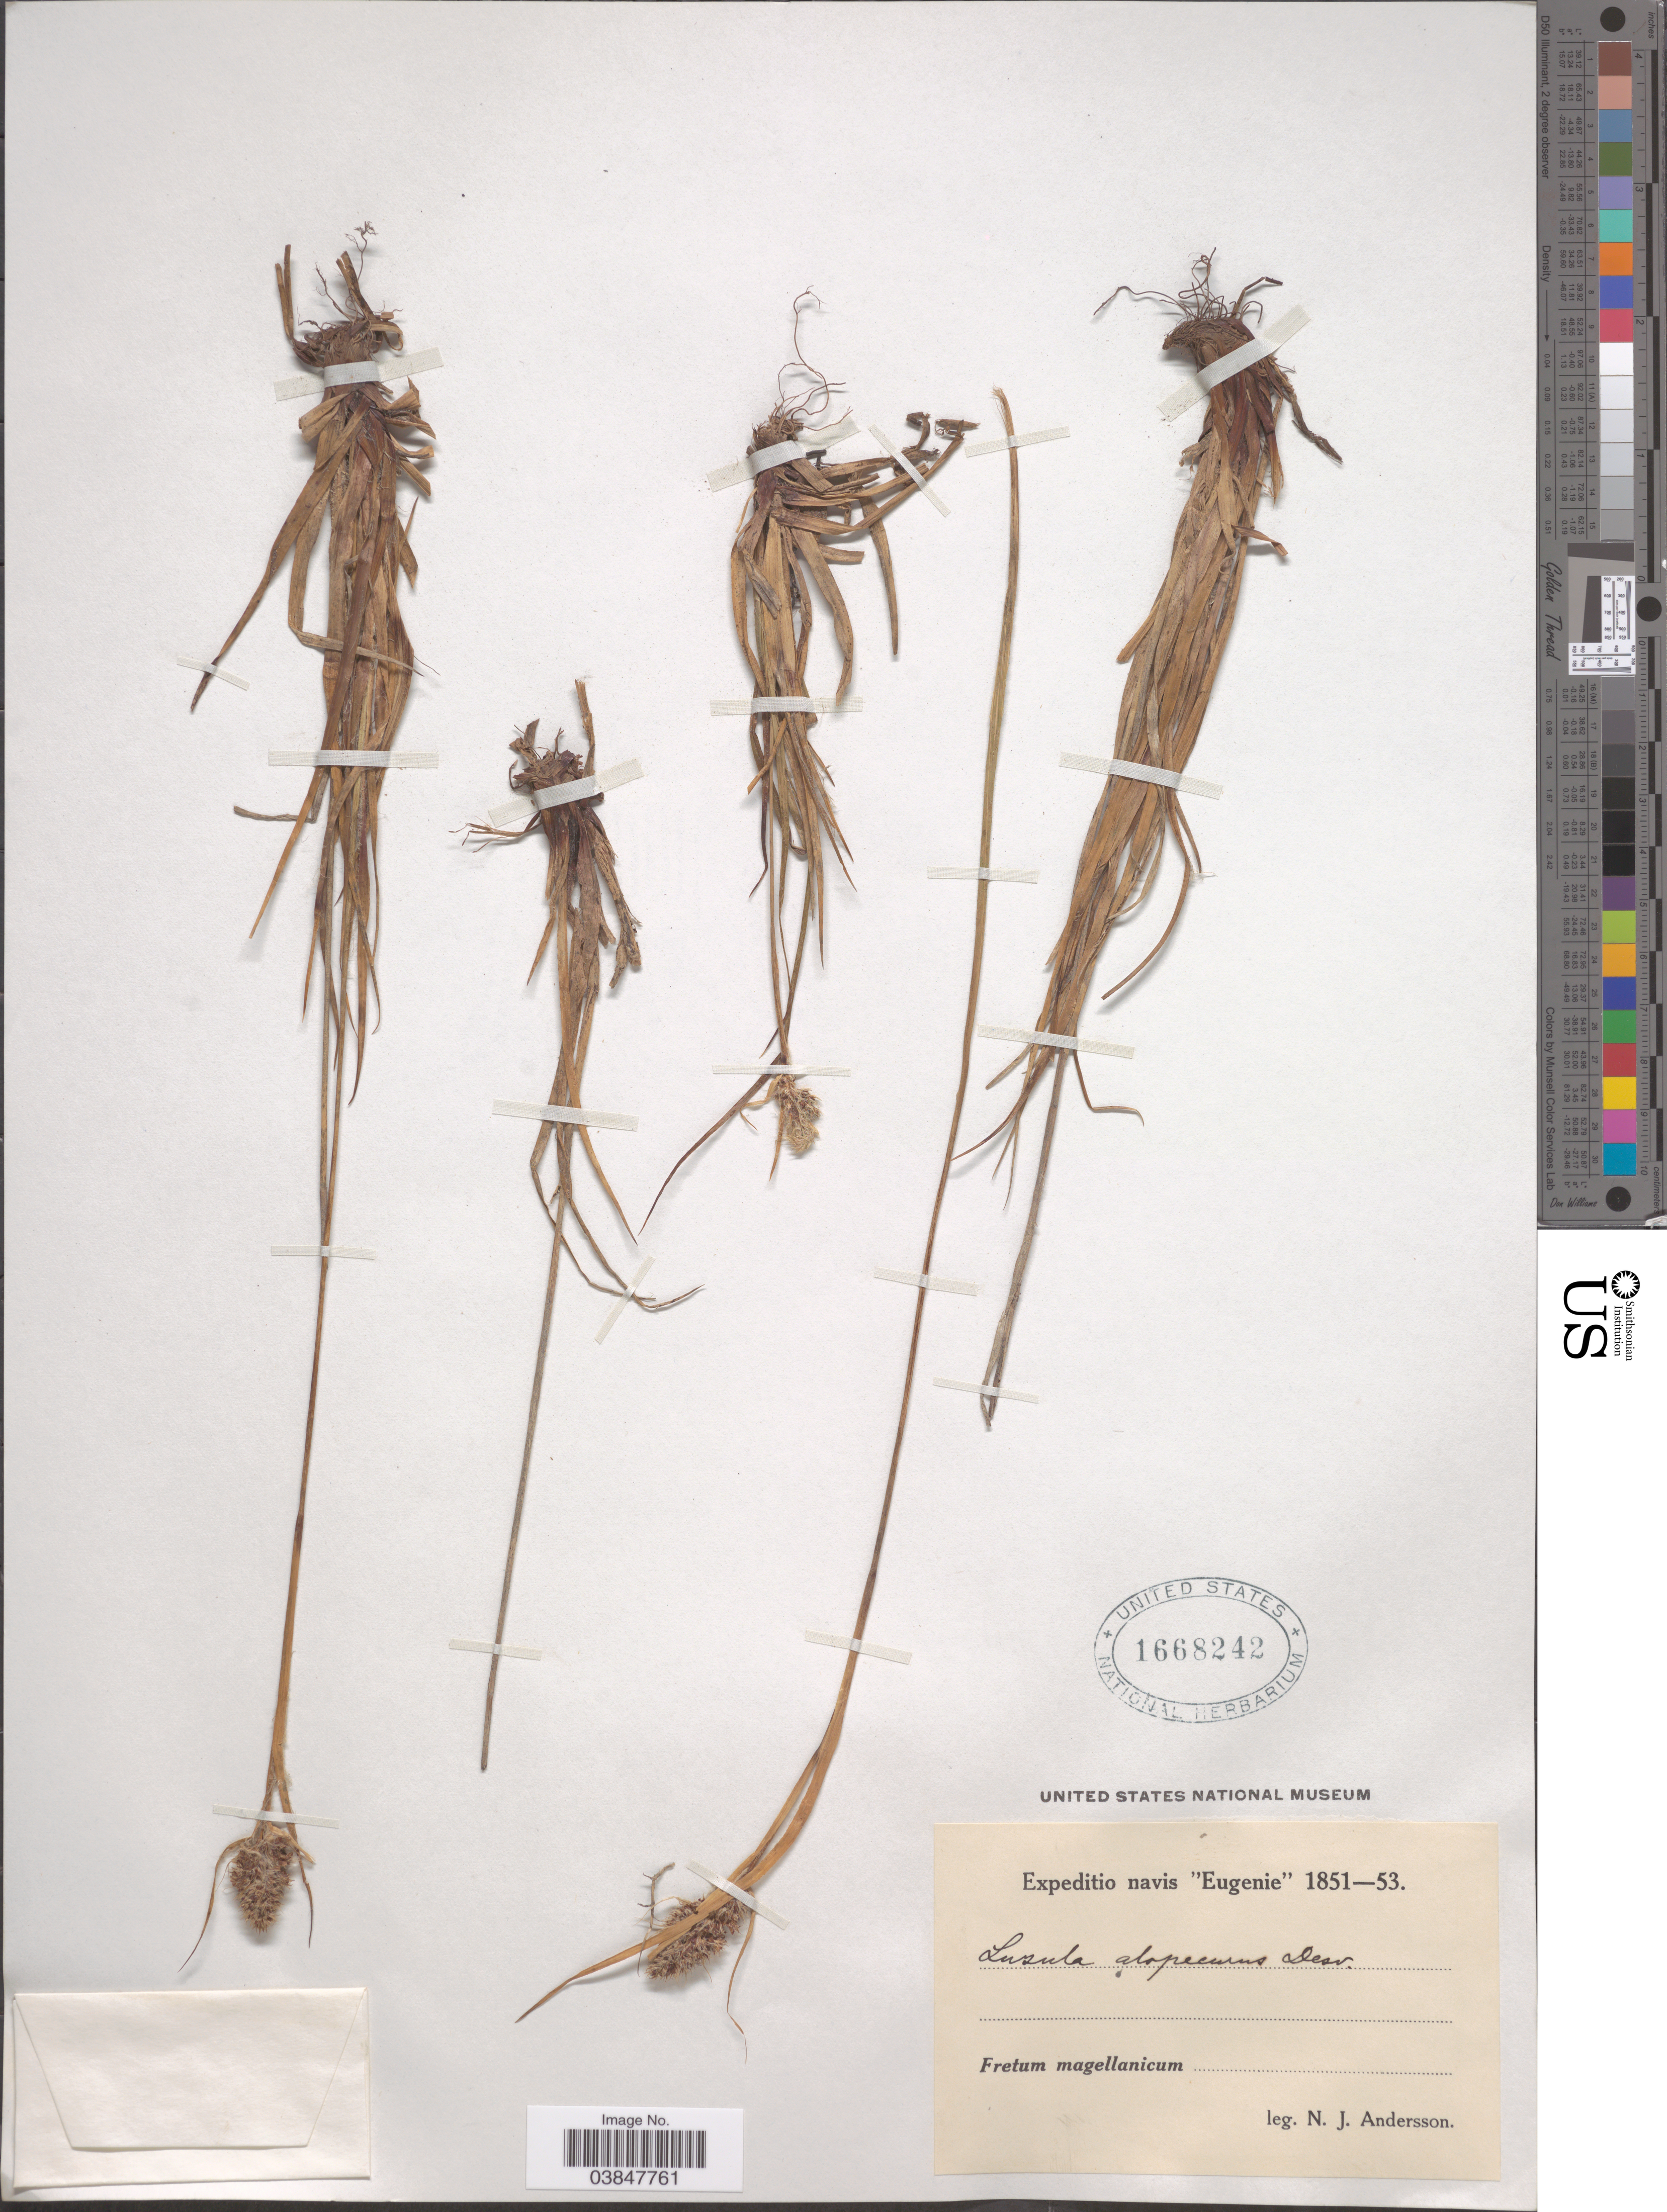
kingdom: Plantae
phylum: Tracheophyta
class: Liliopsida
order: Poales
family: Juncaceae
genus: Luzula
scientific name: Luzula alopecurus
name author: Desv.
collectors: N. J. Andersson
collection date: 1851/1853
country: Chile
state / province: Magallanes y de la Antártica Chilena (XII)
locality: Fretum magellanicum.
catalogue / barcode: US 1668242